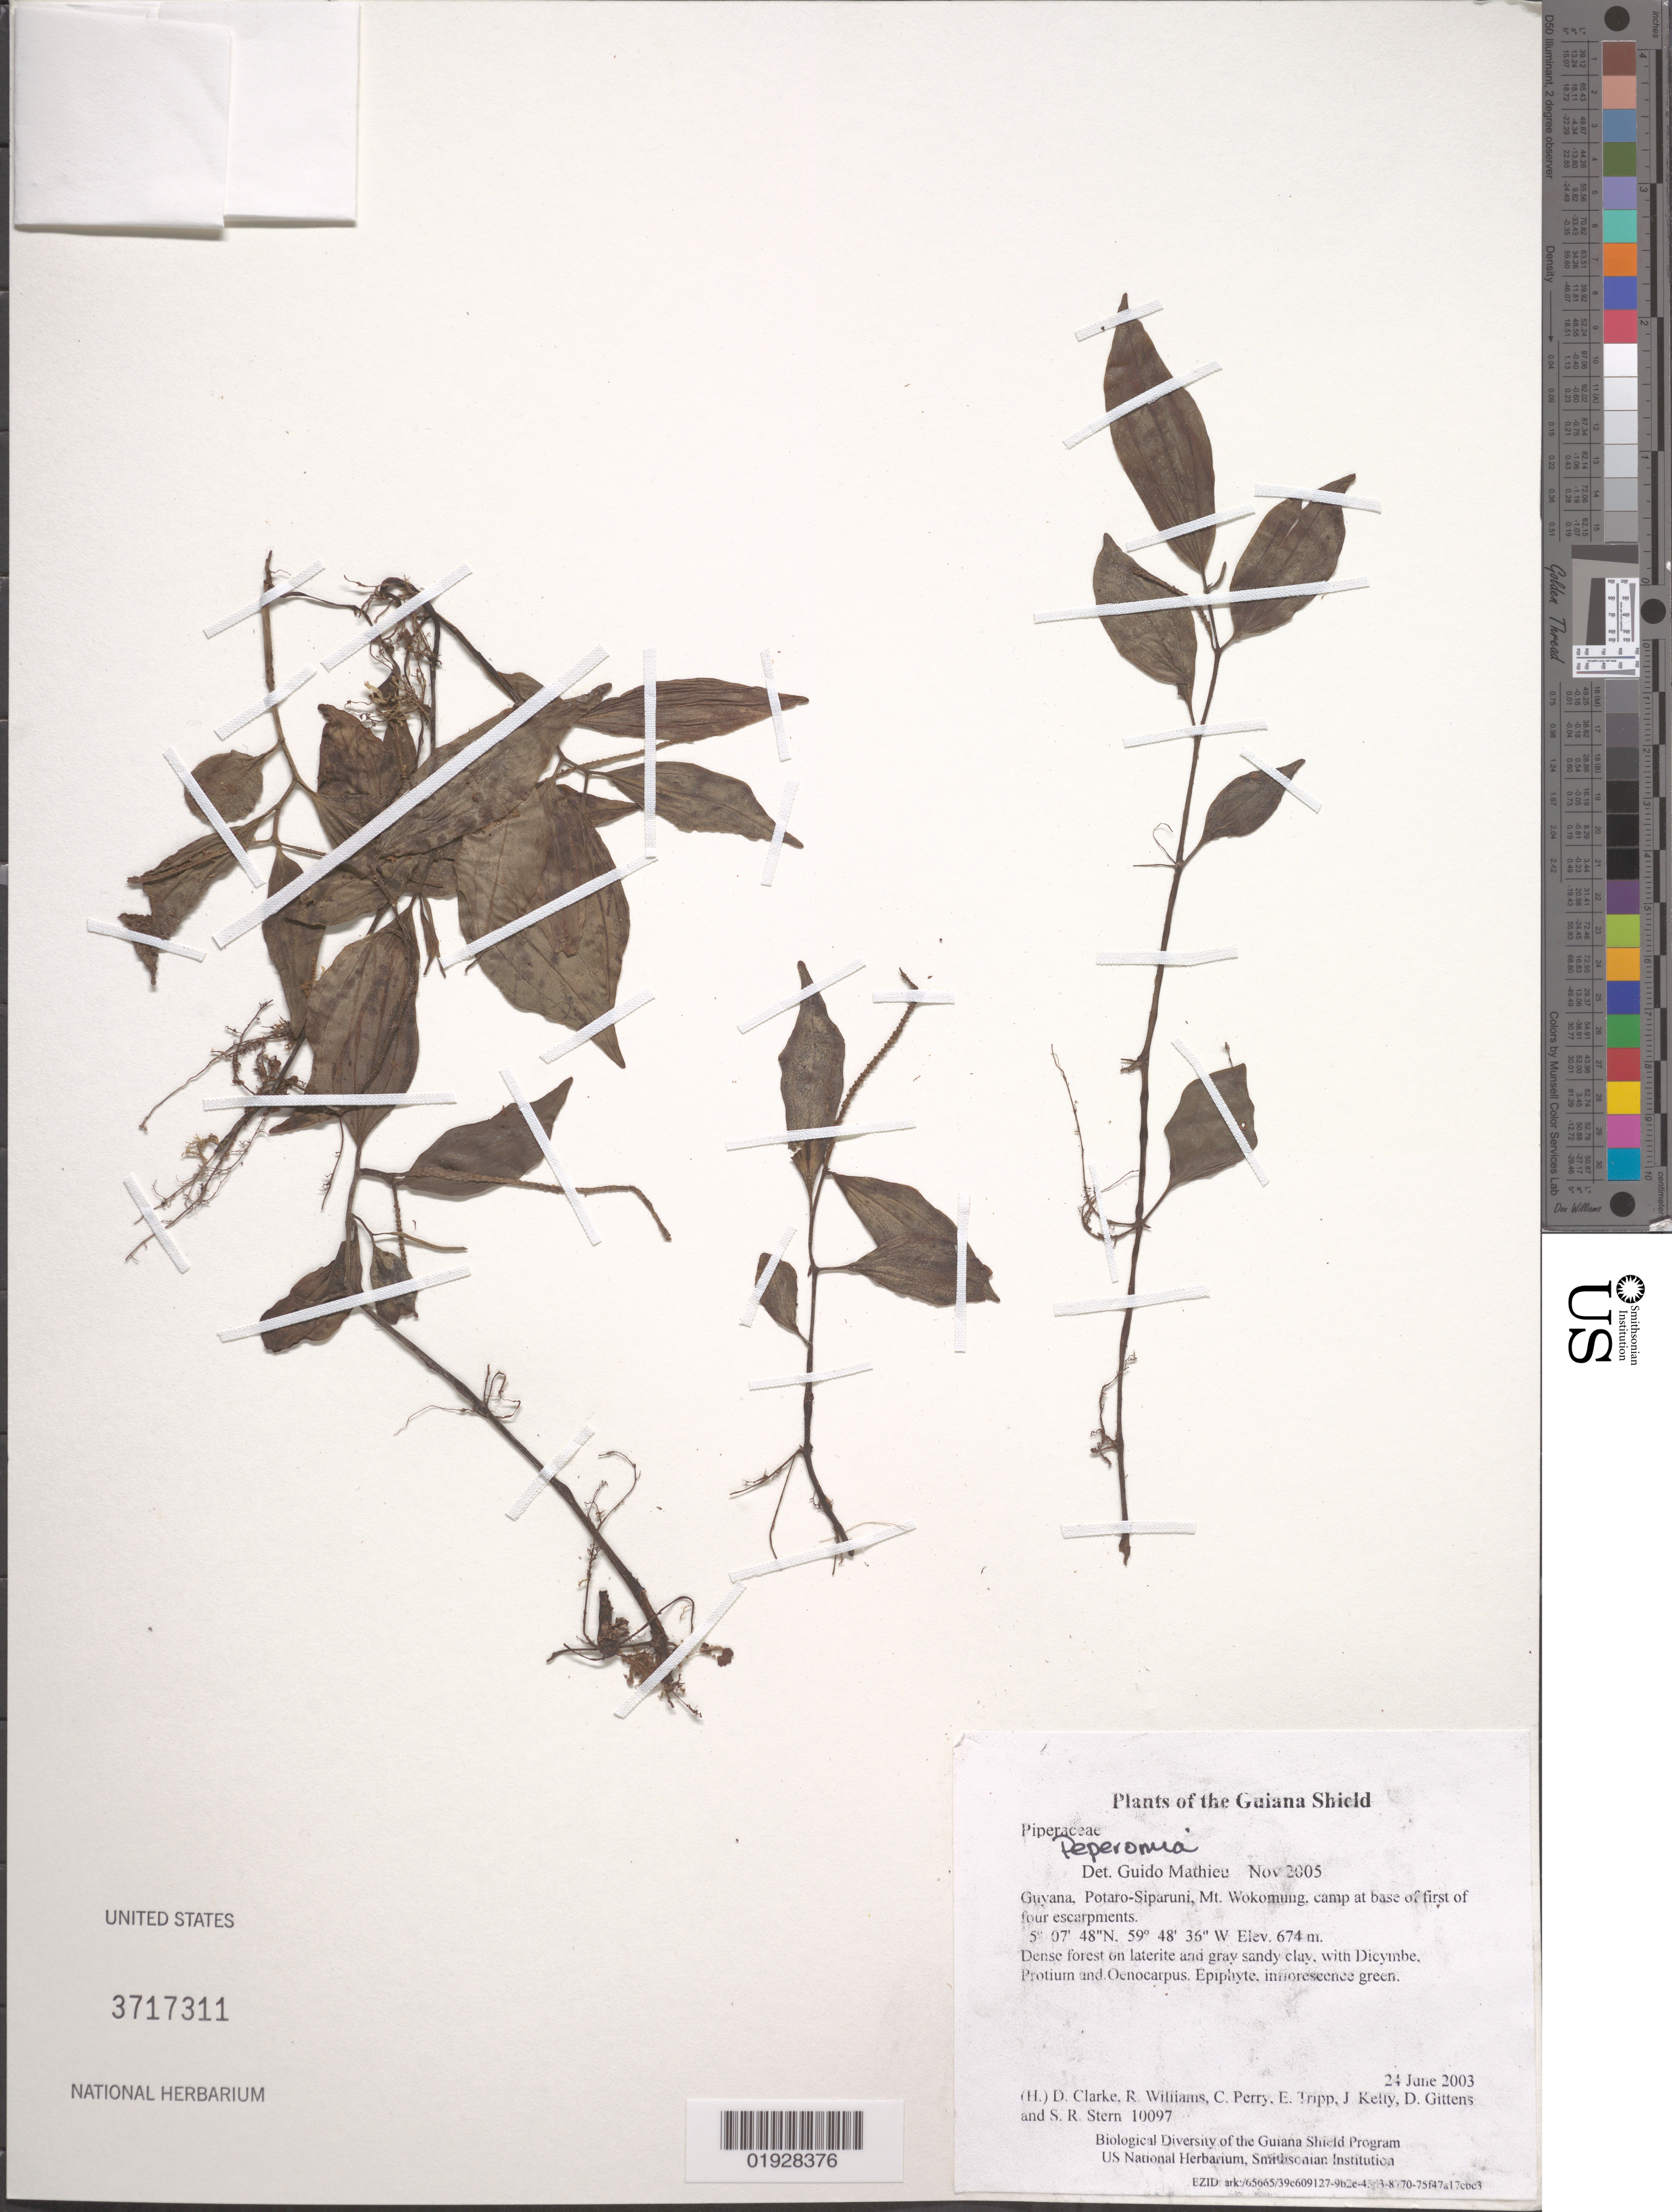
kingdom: Plantae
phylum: Tracheophyta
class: Magnoliopsida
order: Piperales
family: Piperaceae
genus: Peperomia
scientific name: Peperomia sp. nov.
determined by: Mathieu, Guido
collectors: H. D. Clarke, R. Williams, C. Perry, E. Tripp, J. Kelly, D. Gittens & S. R. Stern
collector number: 10097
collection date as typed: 24 June 2003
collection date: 2003-06-24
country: Guyana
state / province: Potaro-Siparuni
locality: Mt. Wokomung, camp at base of first of four escarpments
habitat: Dense forest on laterite and gray sandy clay, with Dicymbe, Protium and Oenocarpus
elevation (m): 674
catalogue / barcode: US 3717311